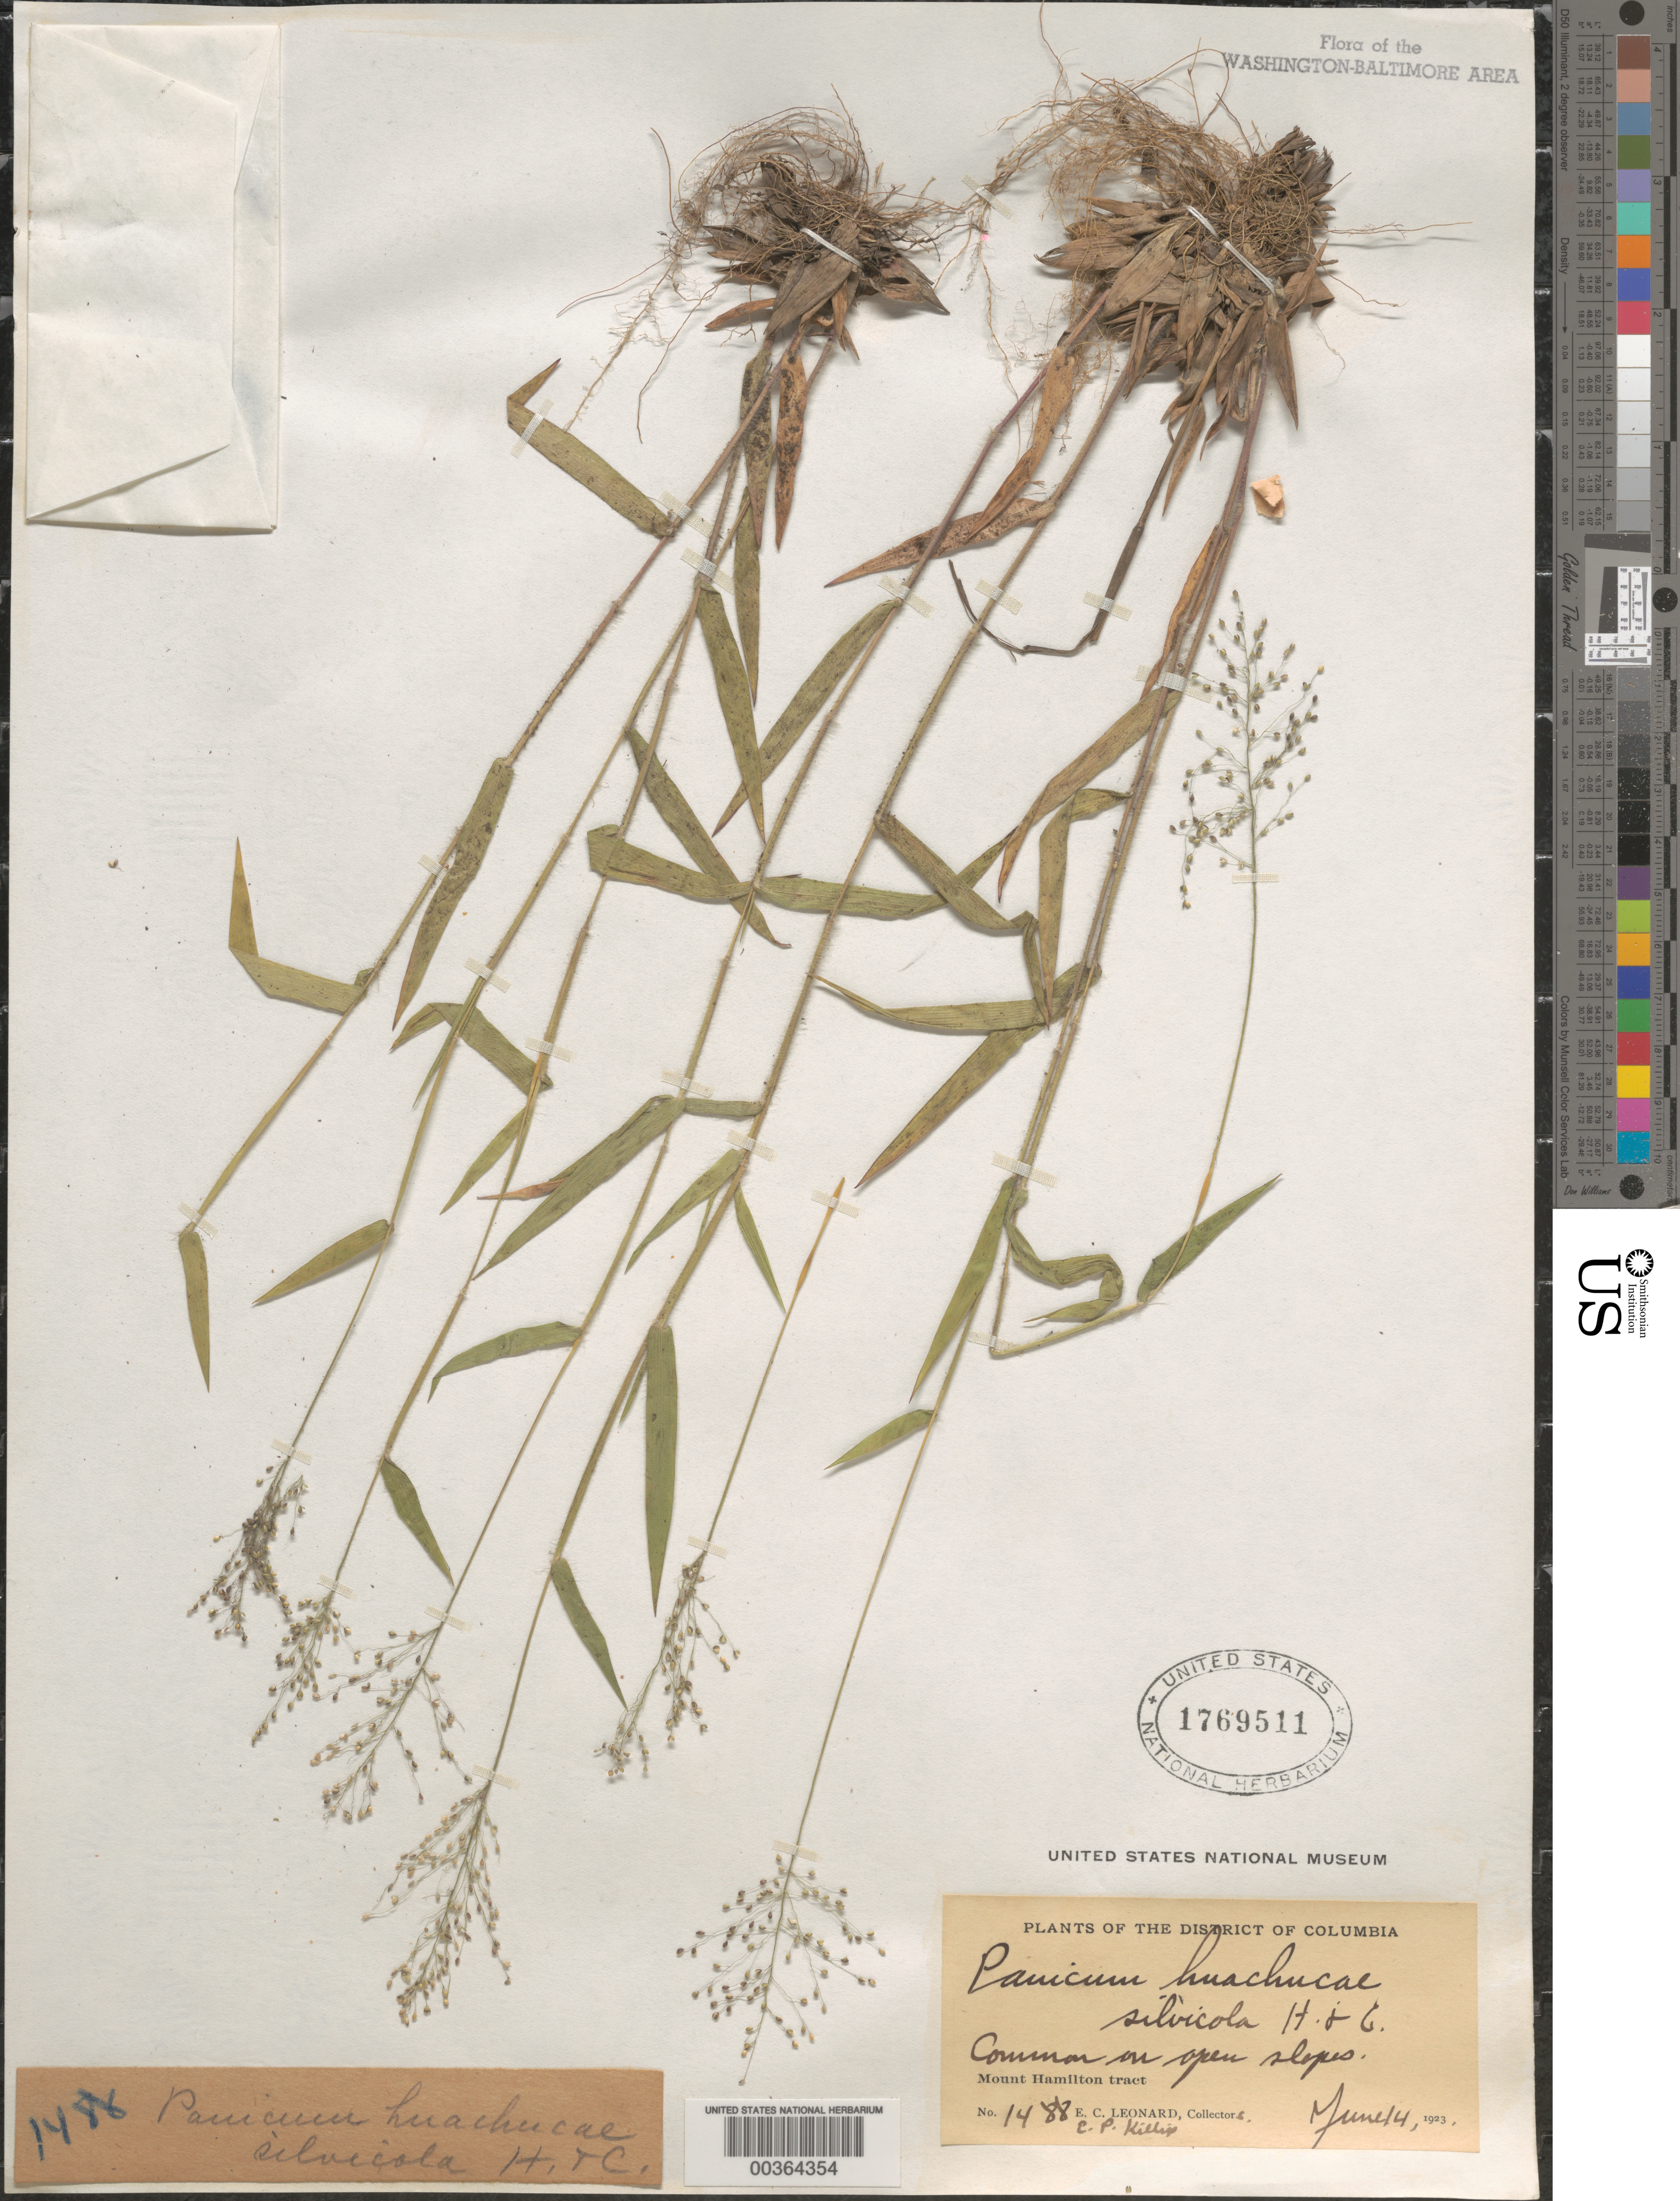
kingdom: Plantae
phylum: Tracheophyta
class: Liliopsida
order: Poales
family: Poaceae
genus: Dichanthelium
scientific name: Dichanthelium acuminatum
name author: (Sw.) Gould & C.A. Clark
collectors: E. C. Leonard & E. P. Killip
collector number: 1488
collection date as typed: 14 Jun 1923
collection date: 1923-06-14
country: United States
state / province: District of Columbia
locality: Mount Hamilton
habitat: On open slopes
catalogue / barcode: US 1769511